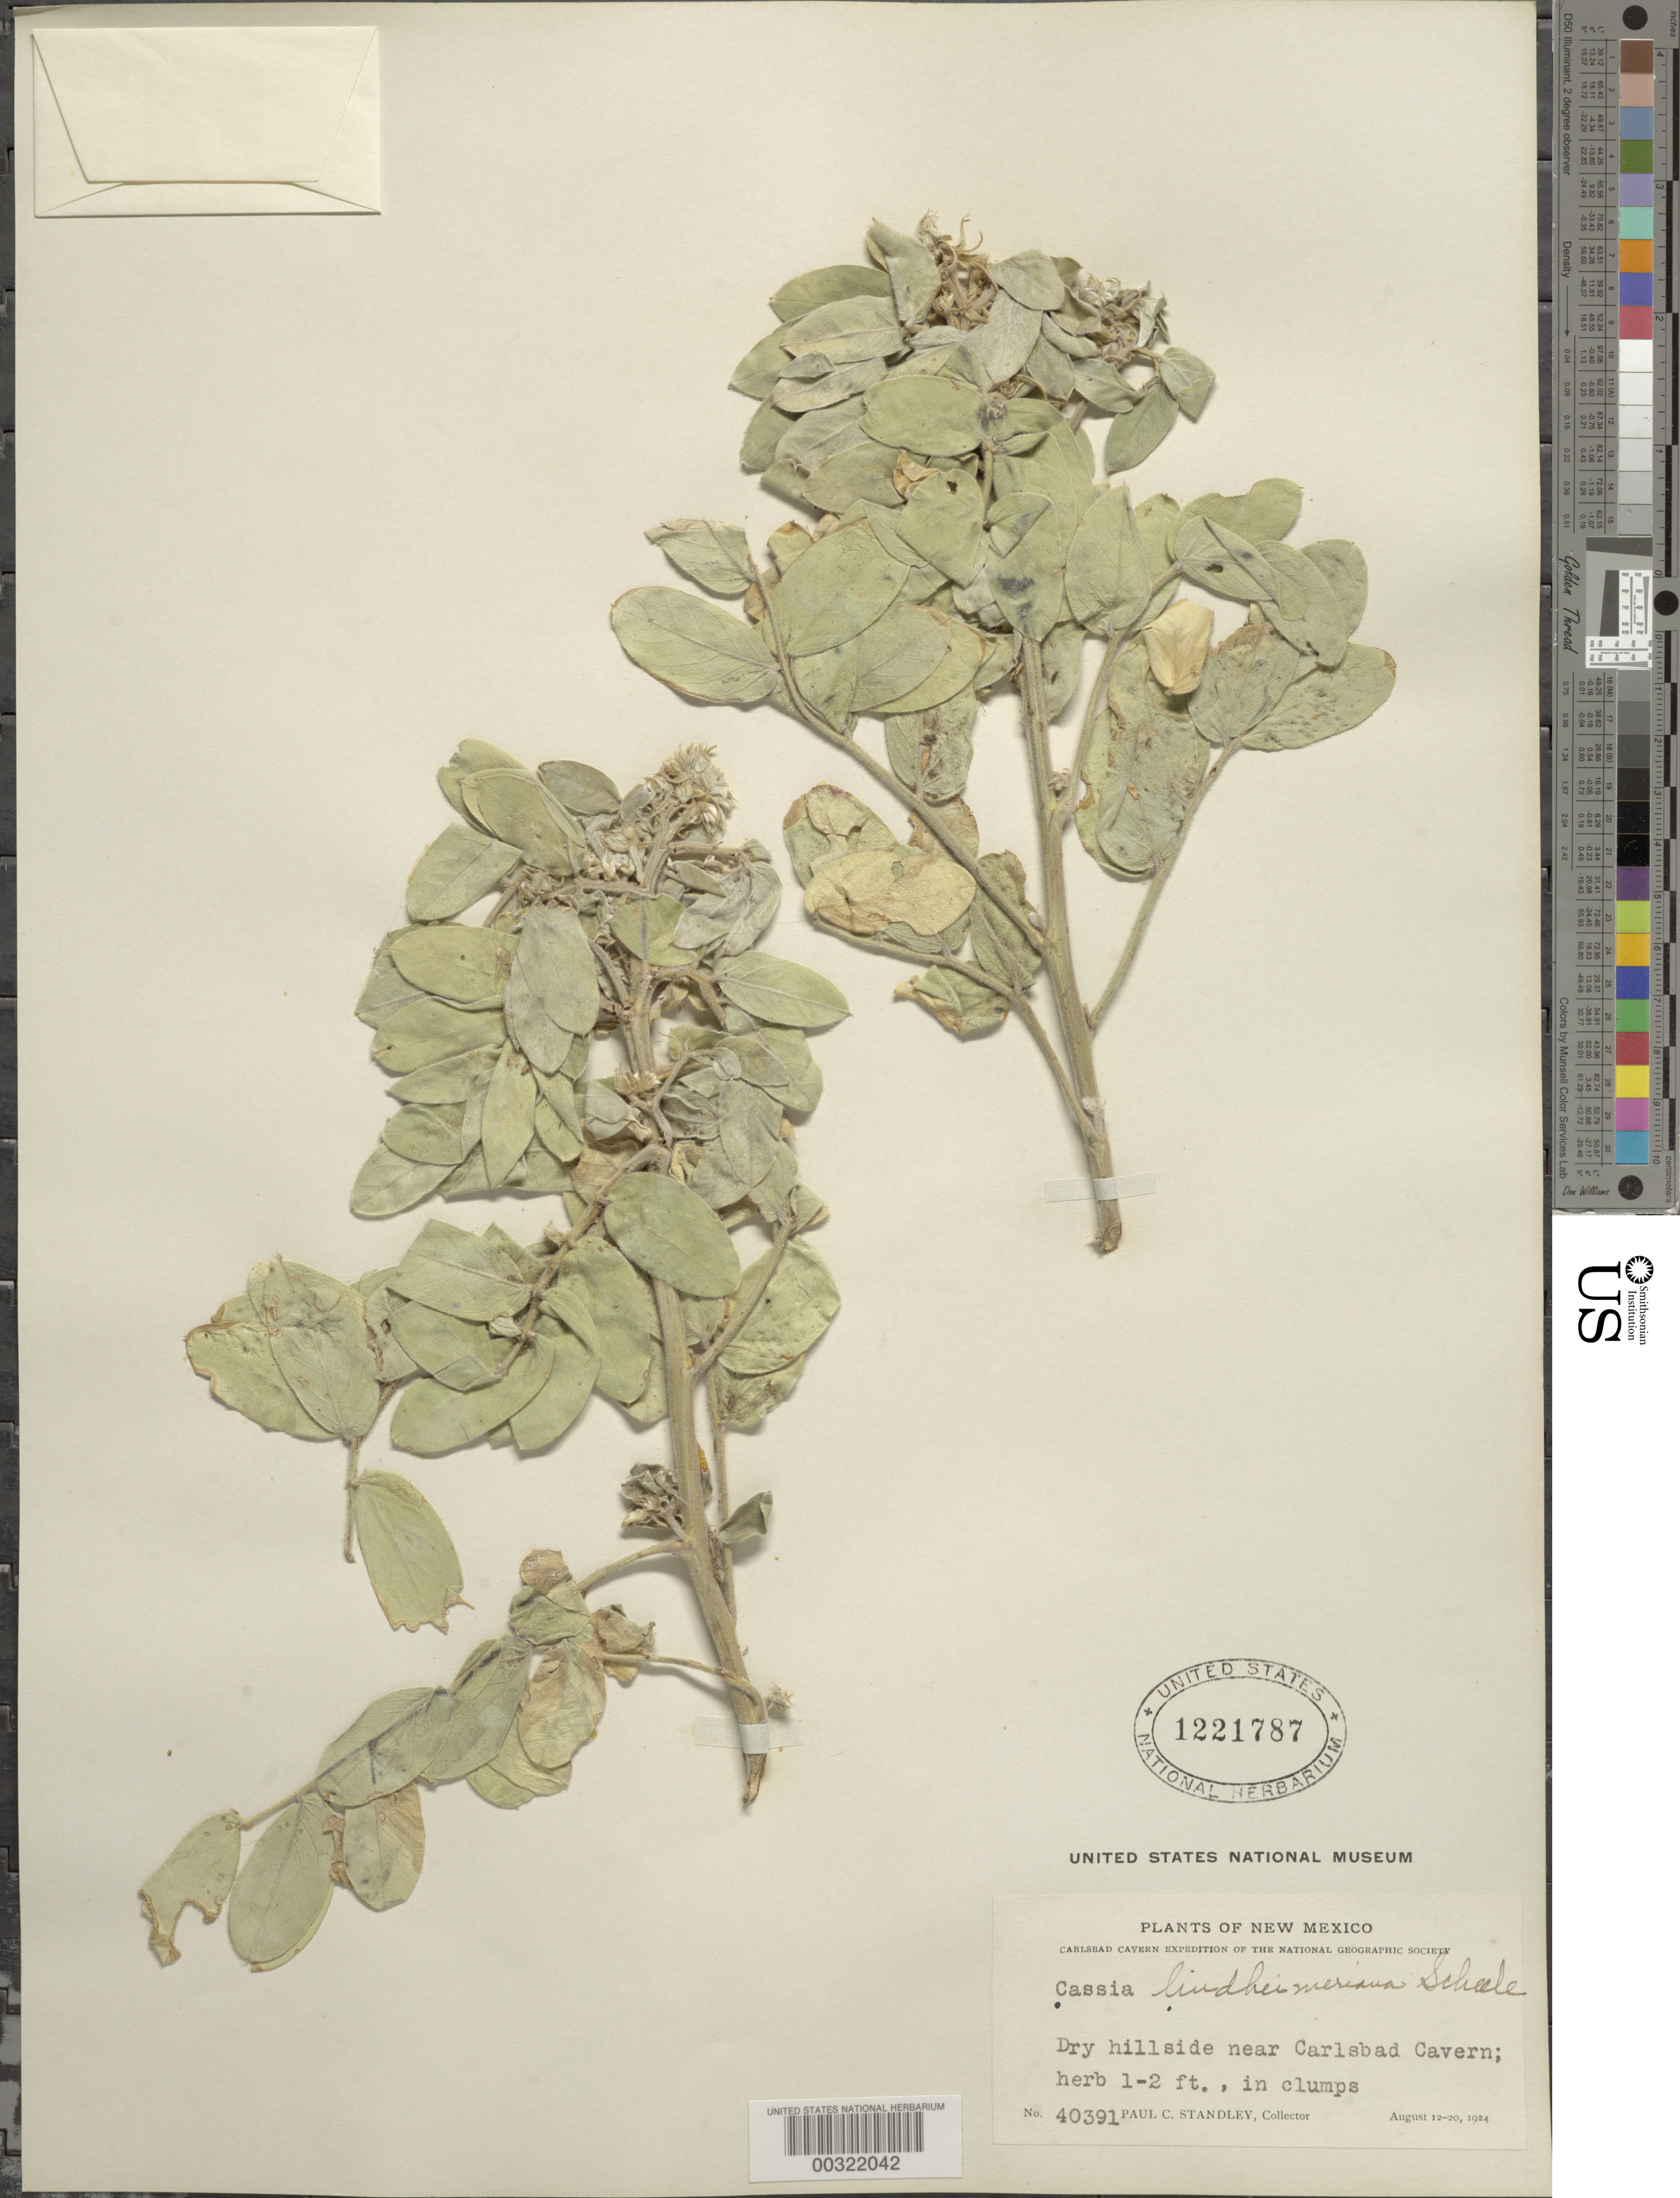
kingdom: Plantae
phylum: Tracheophyta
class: Magnoliopsida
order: Fabales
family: Fabaceae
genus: Senna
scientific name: Senna lindheimeriana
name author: (Scheele) H.S. Irwin & Barneby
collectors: P. C. Standley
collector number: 40391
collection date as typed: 12 Aug 1924 to 20 Aug 1924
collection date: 1924-08-12/1924-08-20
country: United States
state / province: New Mexico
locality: Near carlsbad cavern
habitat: Dry hillside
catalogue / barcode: US 1221787